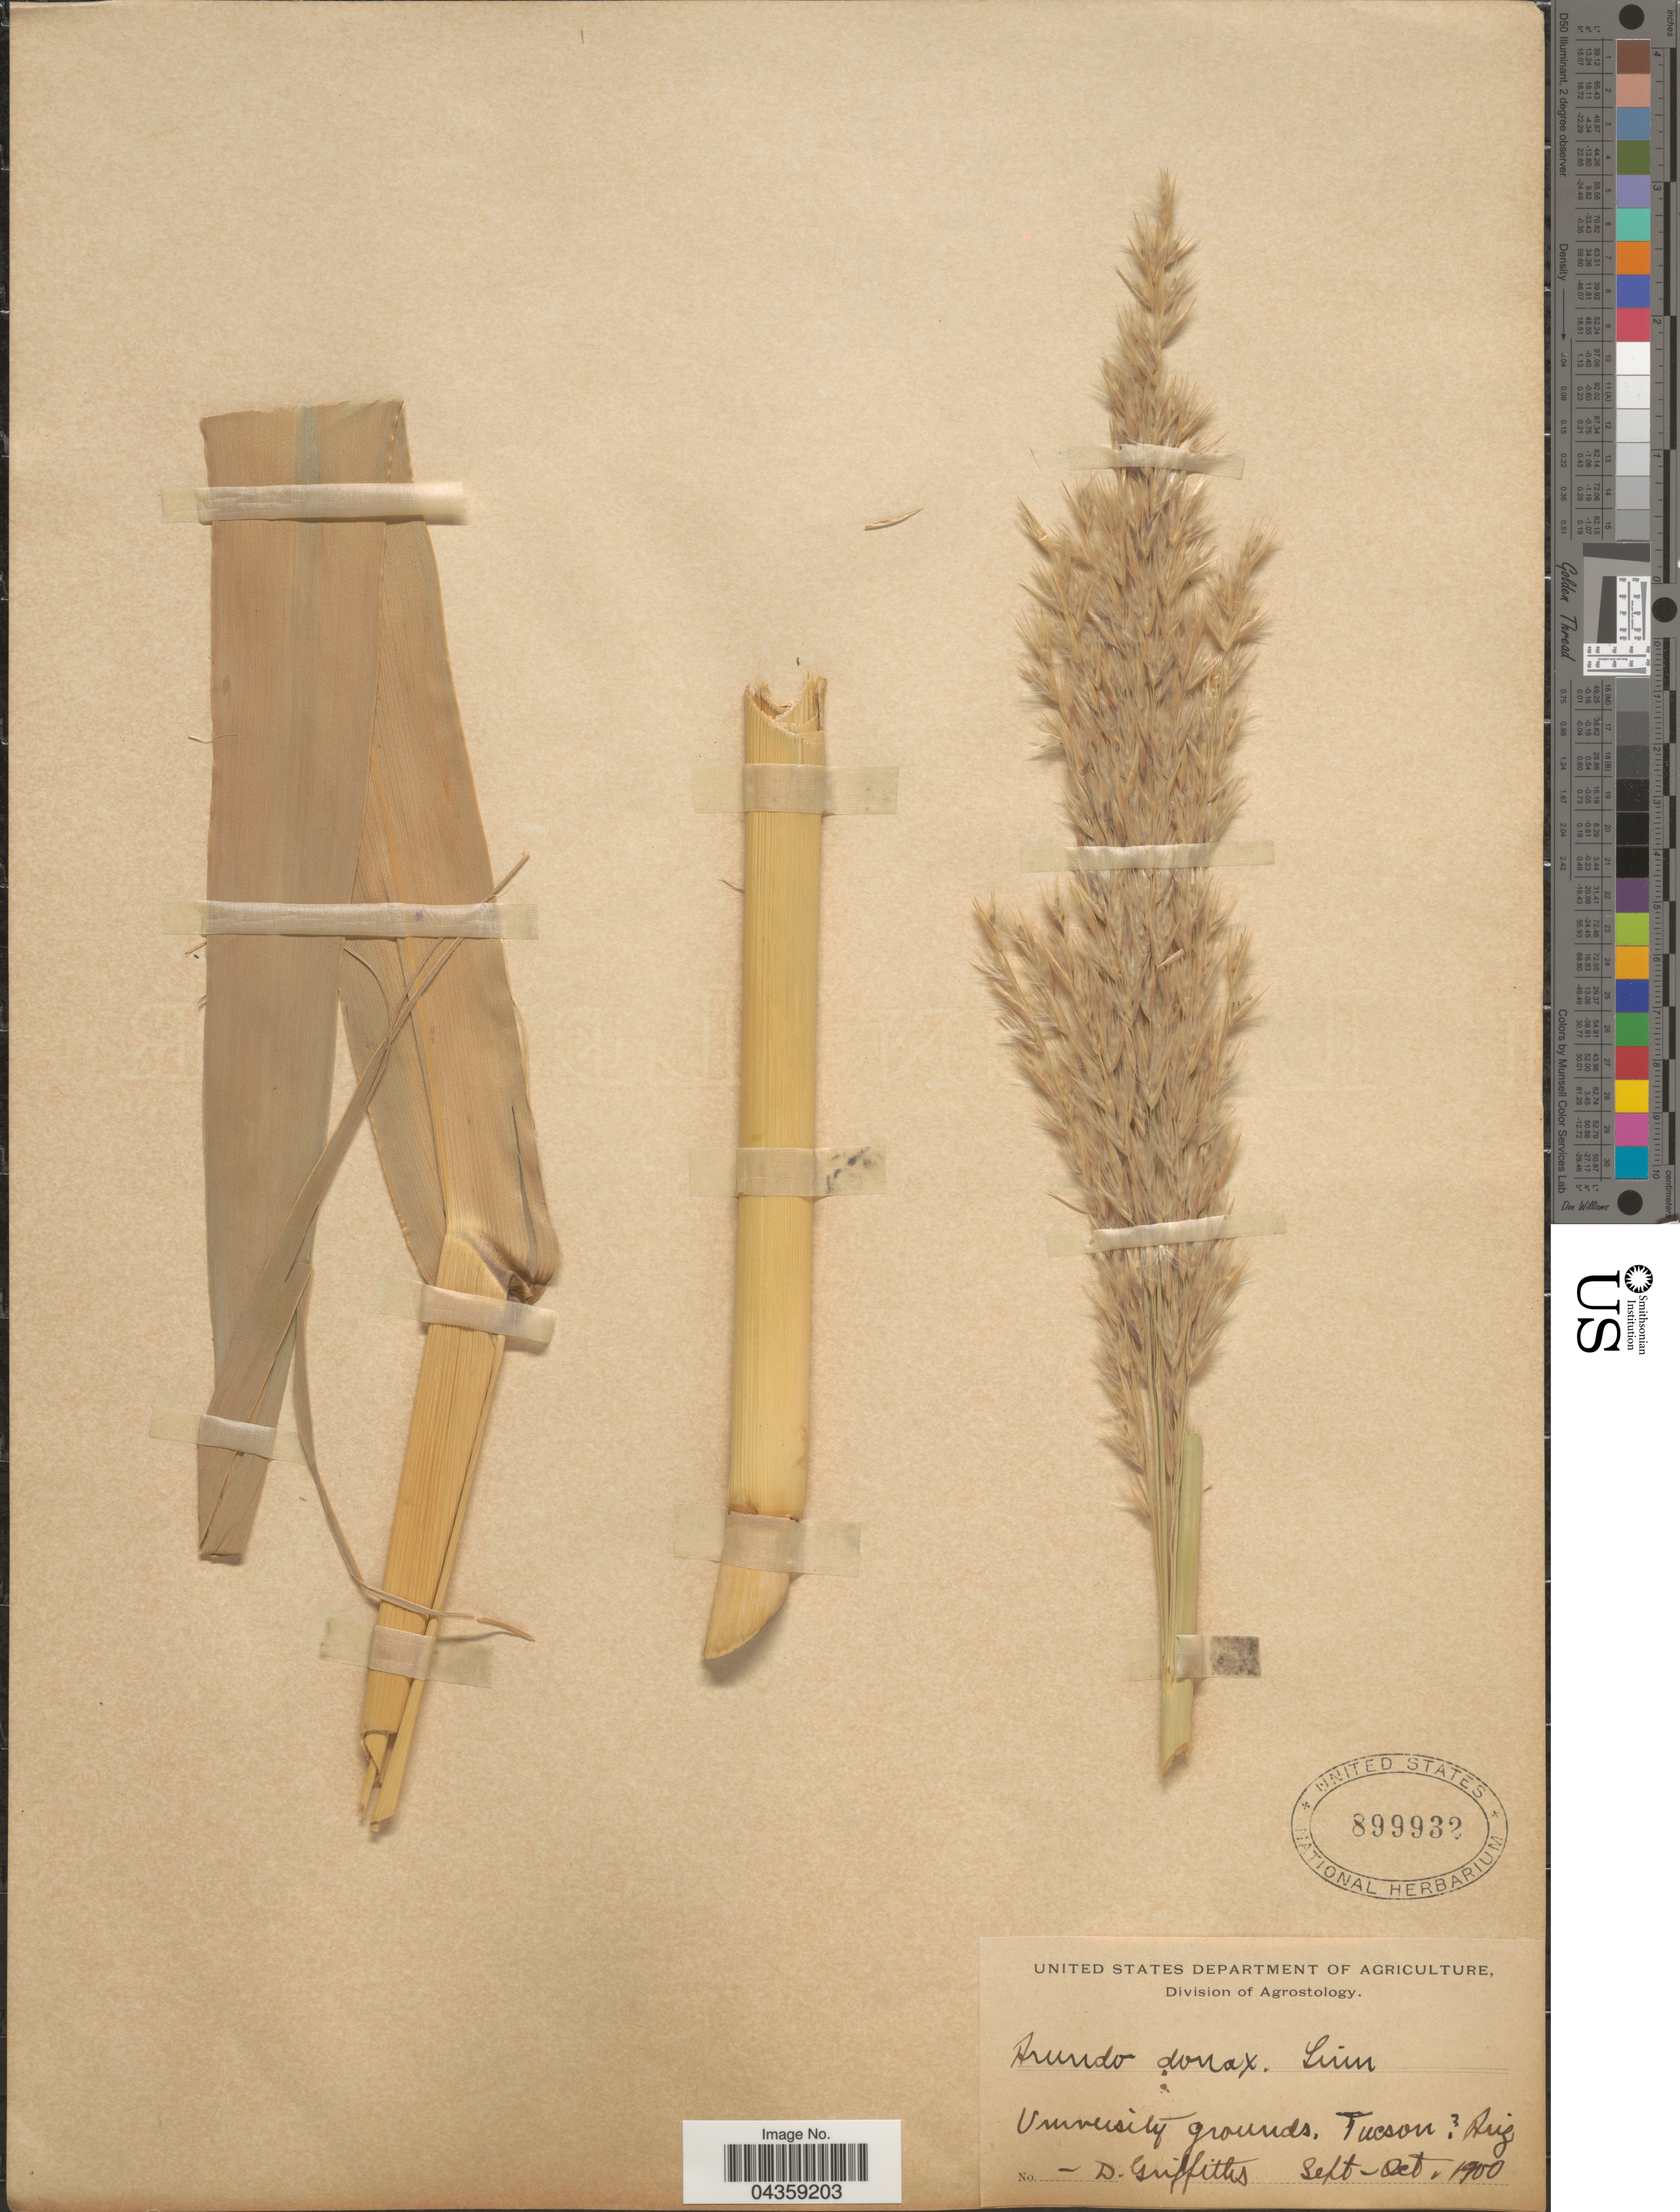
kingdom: Plantae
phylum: Tracheophyta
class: Liliopsida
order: Poales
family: Poaceae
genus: Arundo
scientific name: Arundo donax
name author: L.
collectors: D. Griffiths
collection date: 1900-09/1900-10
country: United States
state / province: Arizona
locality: University grounds, Tucson.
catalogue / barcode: US 899932